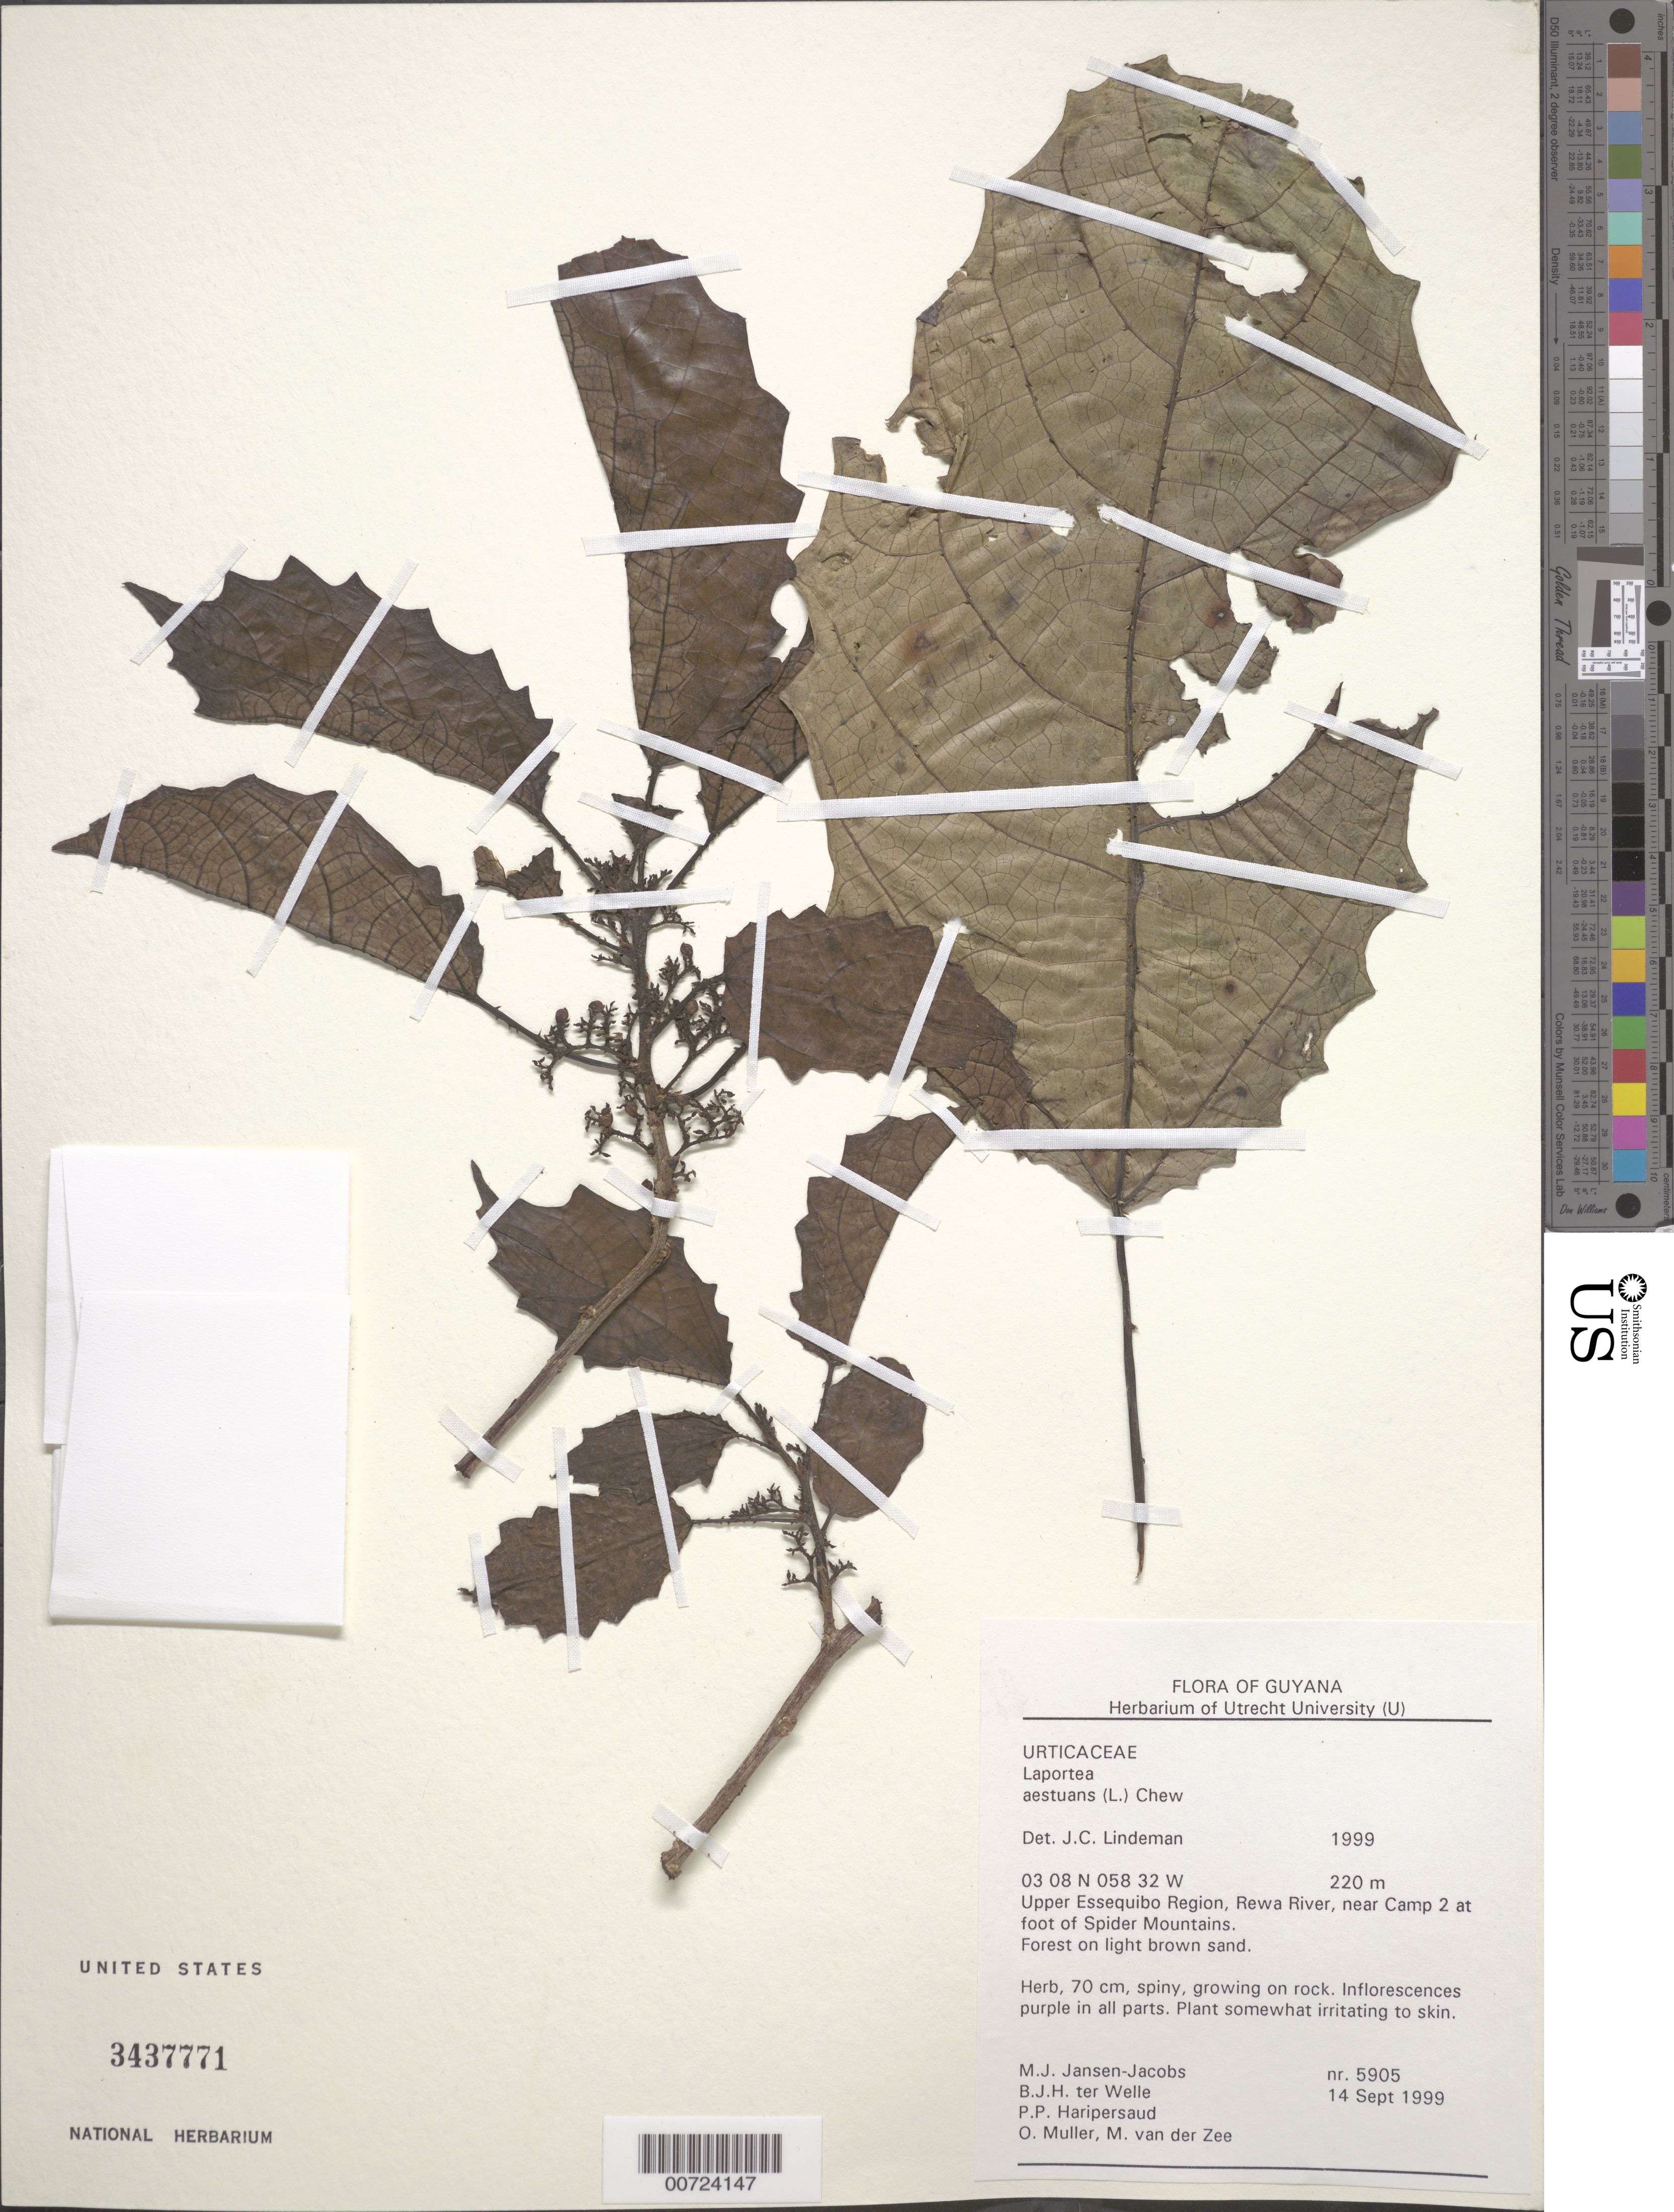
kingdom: Plantae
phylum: Tracheophyta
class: Magnoliopsida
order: Rosales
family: Urticaceae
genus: Laportea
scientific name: Laportea aestuans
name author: (L.) Chew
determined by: Lindeman, J. C.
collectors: M. J. Jansen-Jacobs, B. Welle, P. Haripersaud, O. Muller & M. van der Zee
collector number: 5905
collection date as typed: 14-Sep-99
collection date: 1999-09-14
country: Guyana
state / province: U. Takutu-U. Essequibo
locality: Rewa River, at foot of Spider Mts., near camp 2, Upper Essequibo Region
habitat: Forest on light brown sand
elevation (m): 220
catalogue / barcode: US 3437771